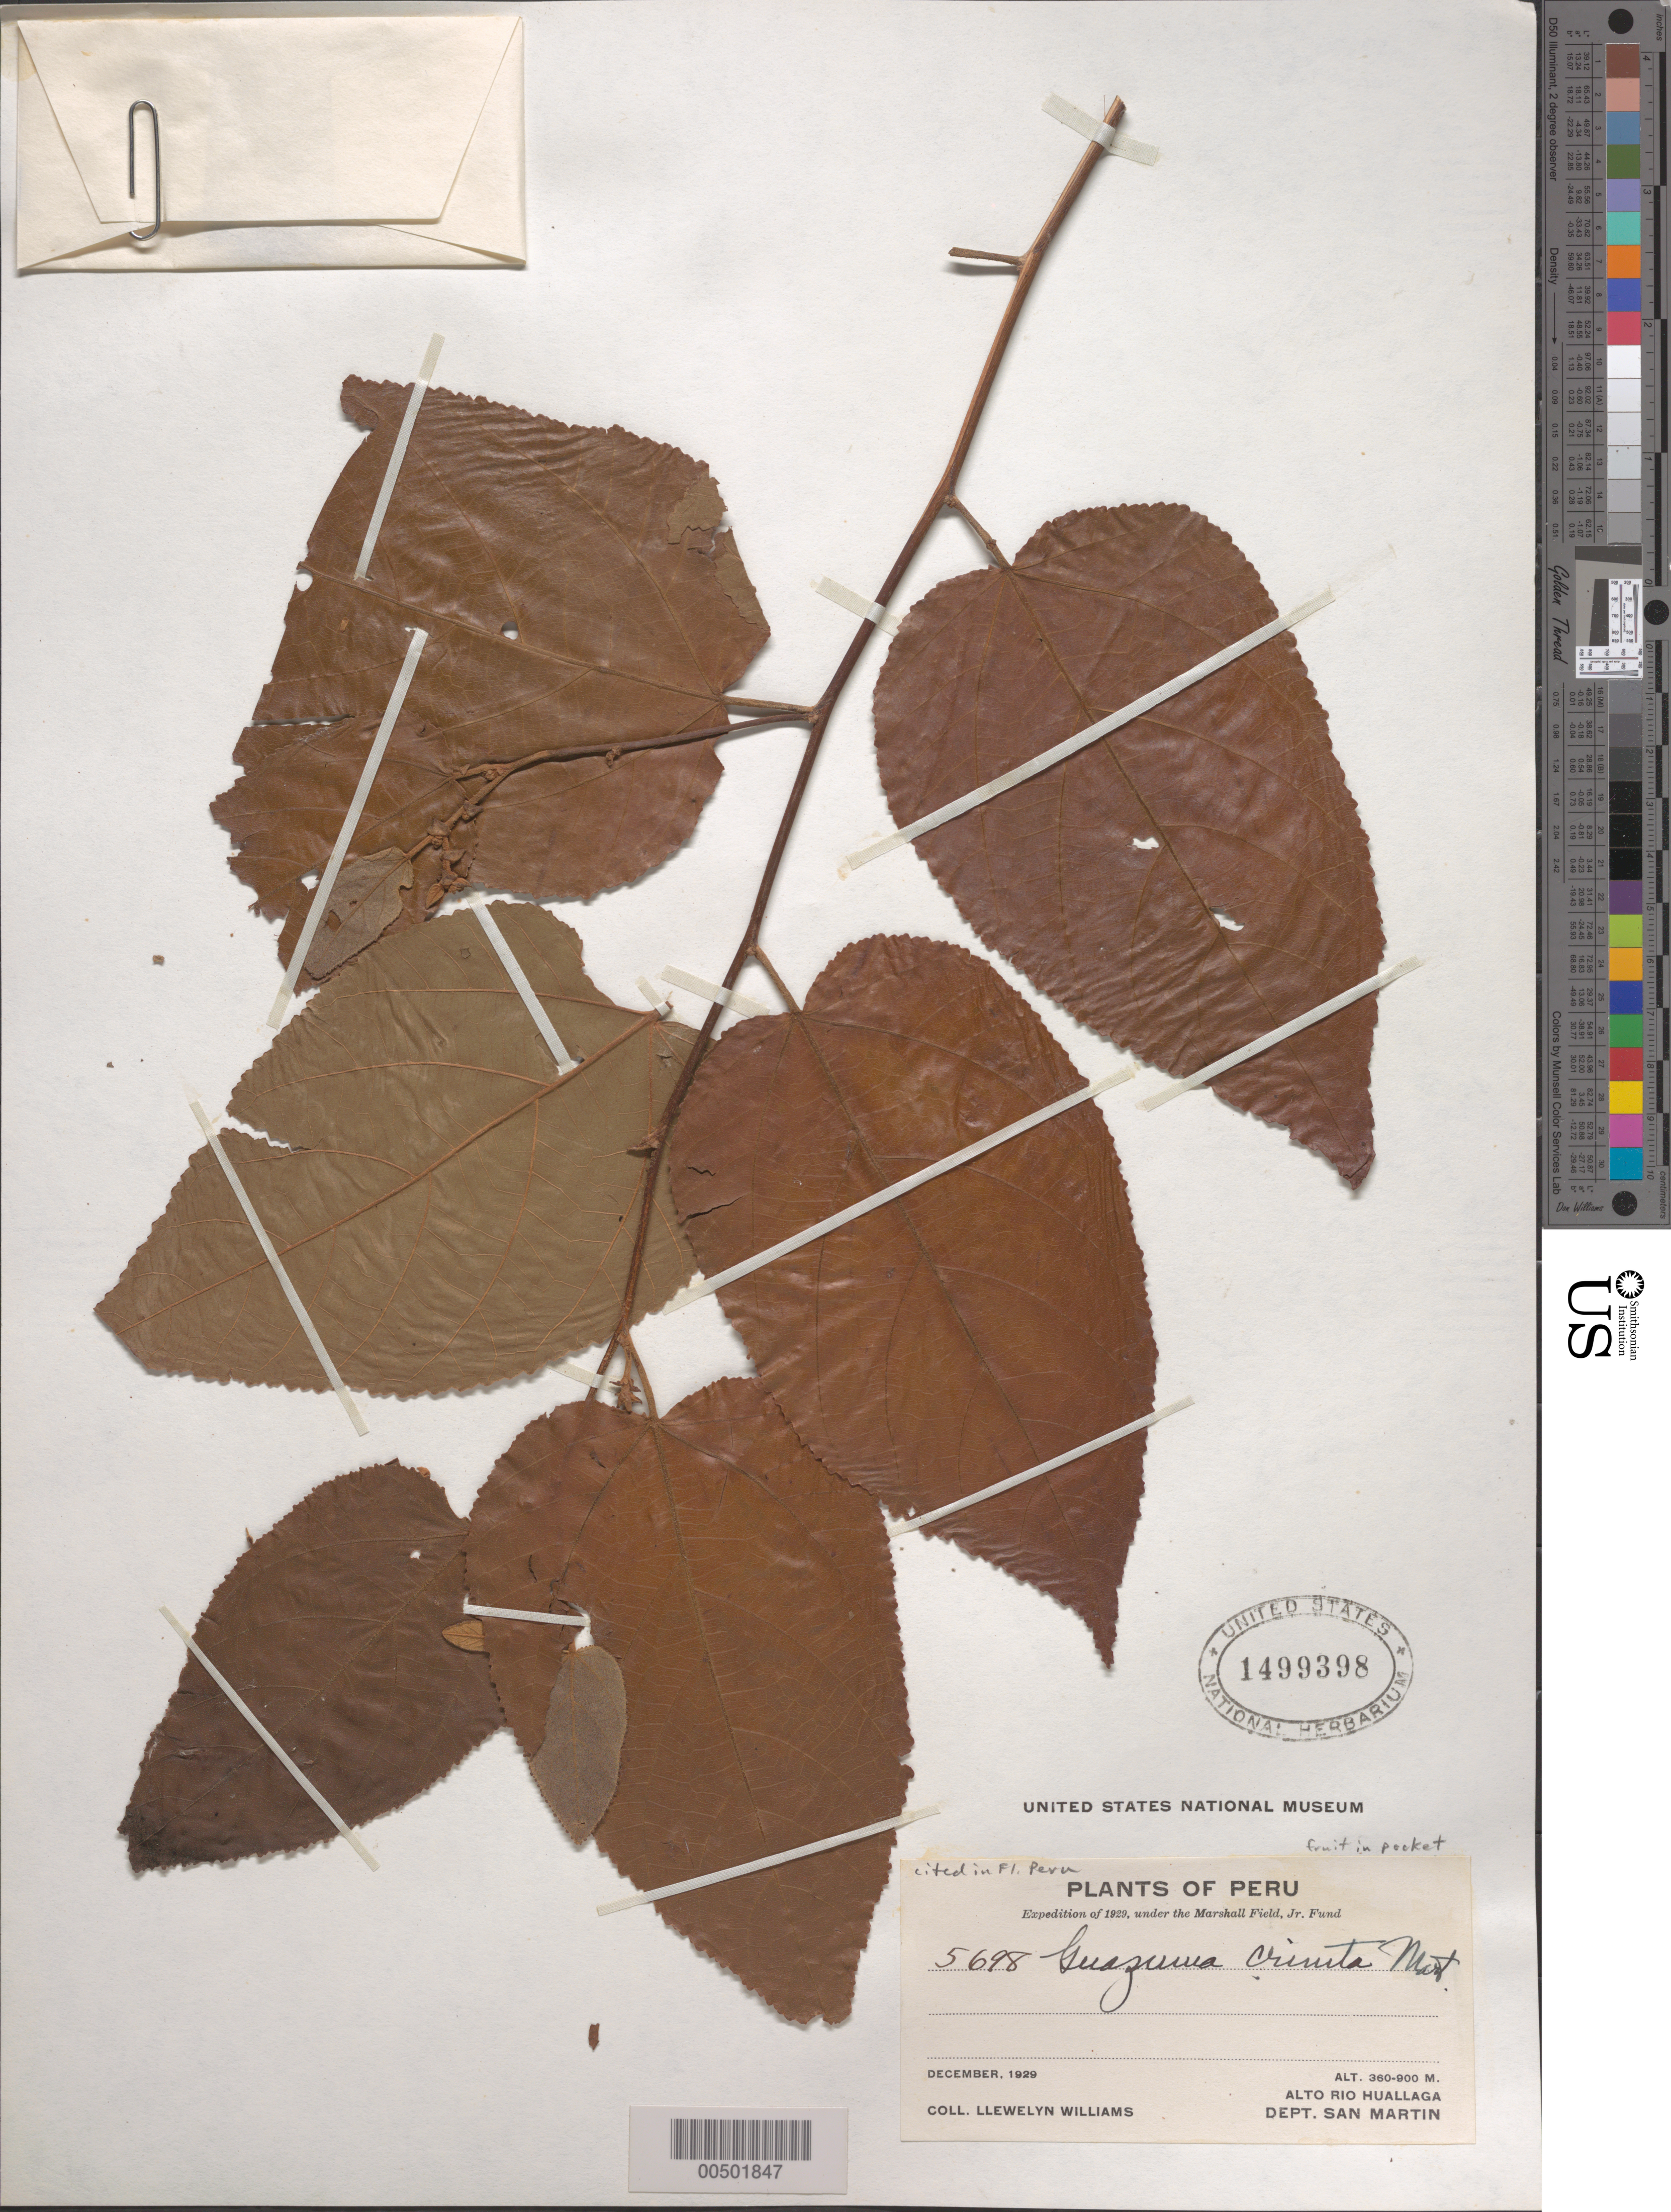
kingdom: Plantae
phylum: Tracheophyta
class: Magnoliopsida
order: Malvales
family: Malvaceae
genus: Guazuma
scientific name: Guazuma crinita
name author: Mart.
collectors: Ll. Williams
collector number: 5698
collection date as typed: Dec 1929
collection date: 1929-12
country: Peru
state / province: San Martín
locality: Alto Río Huallaga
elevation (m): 360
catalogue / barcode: US 1499398